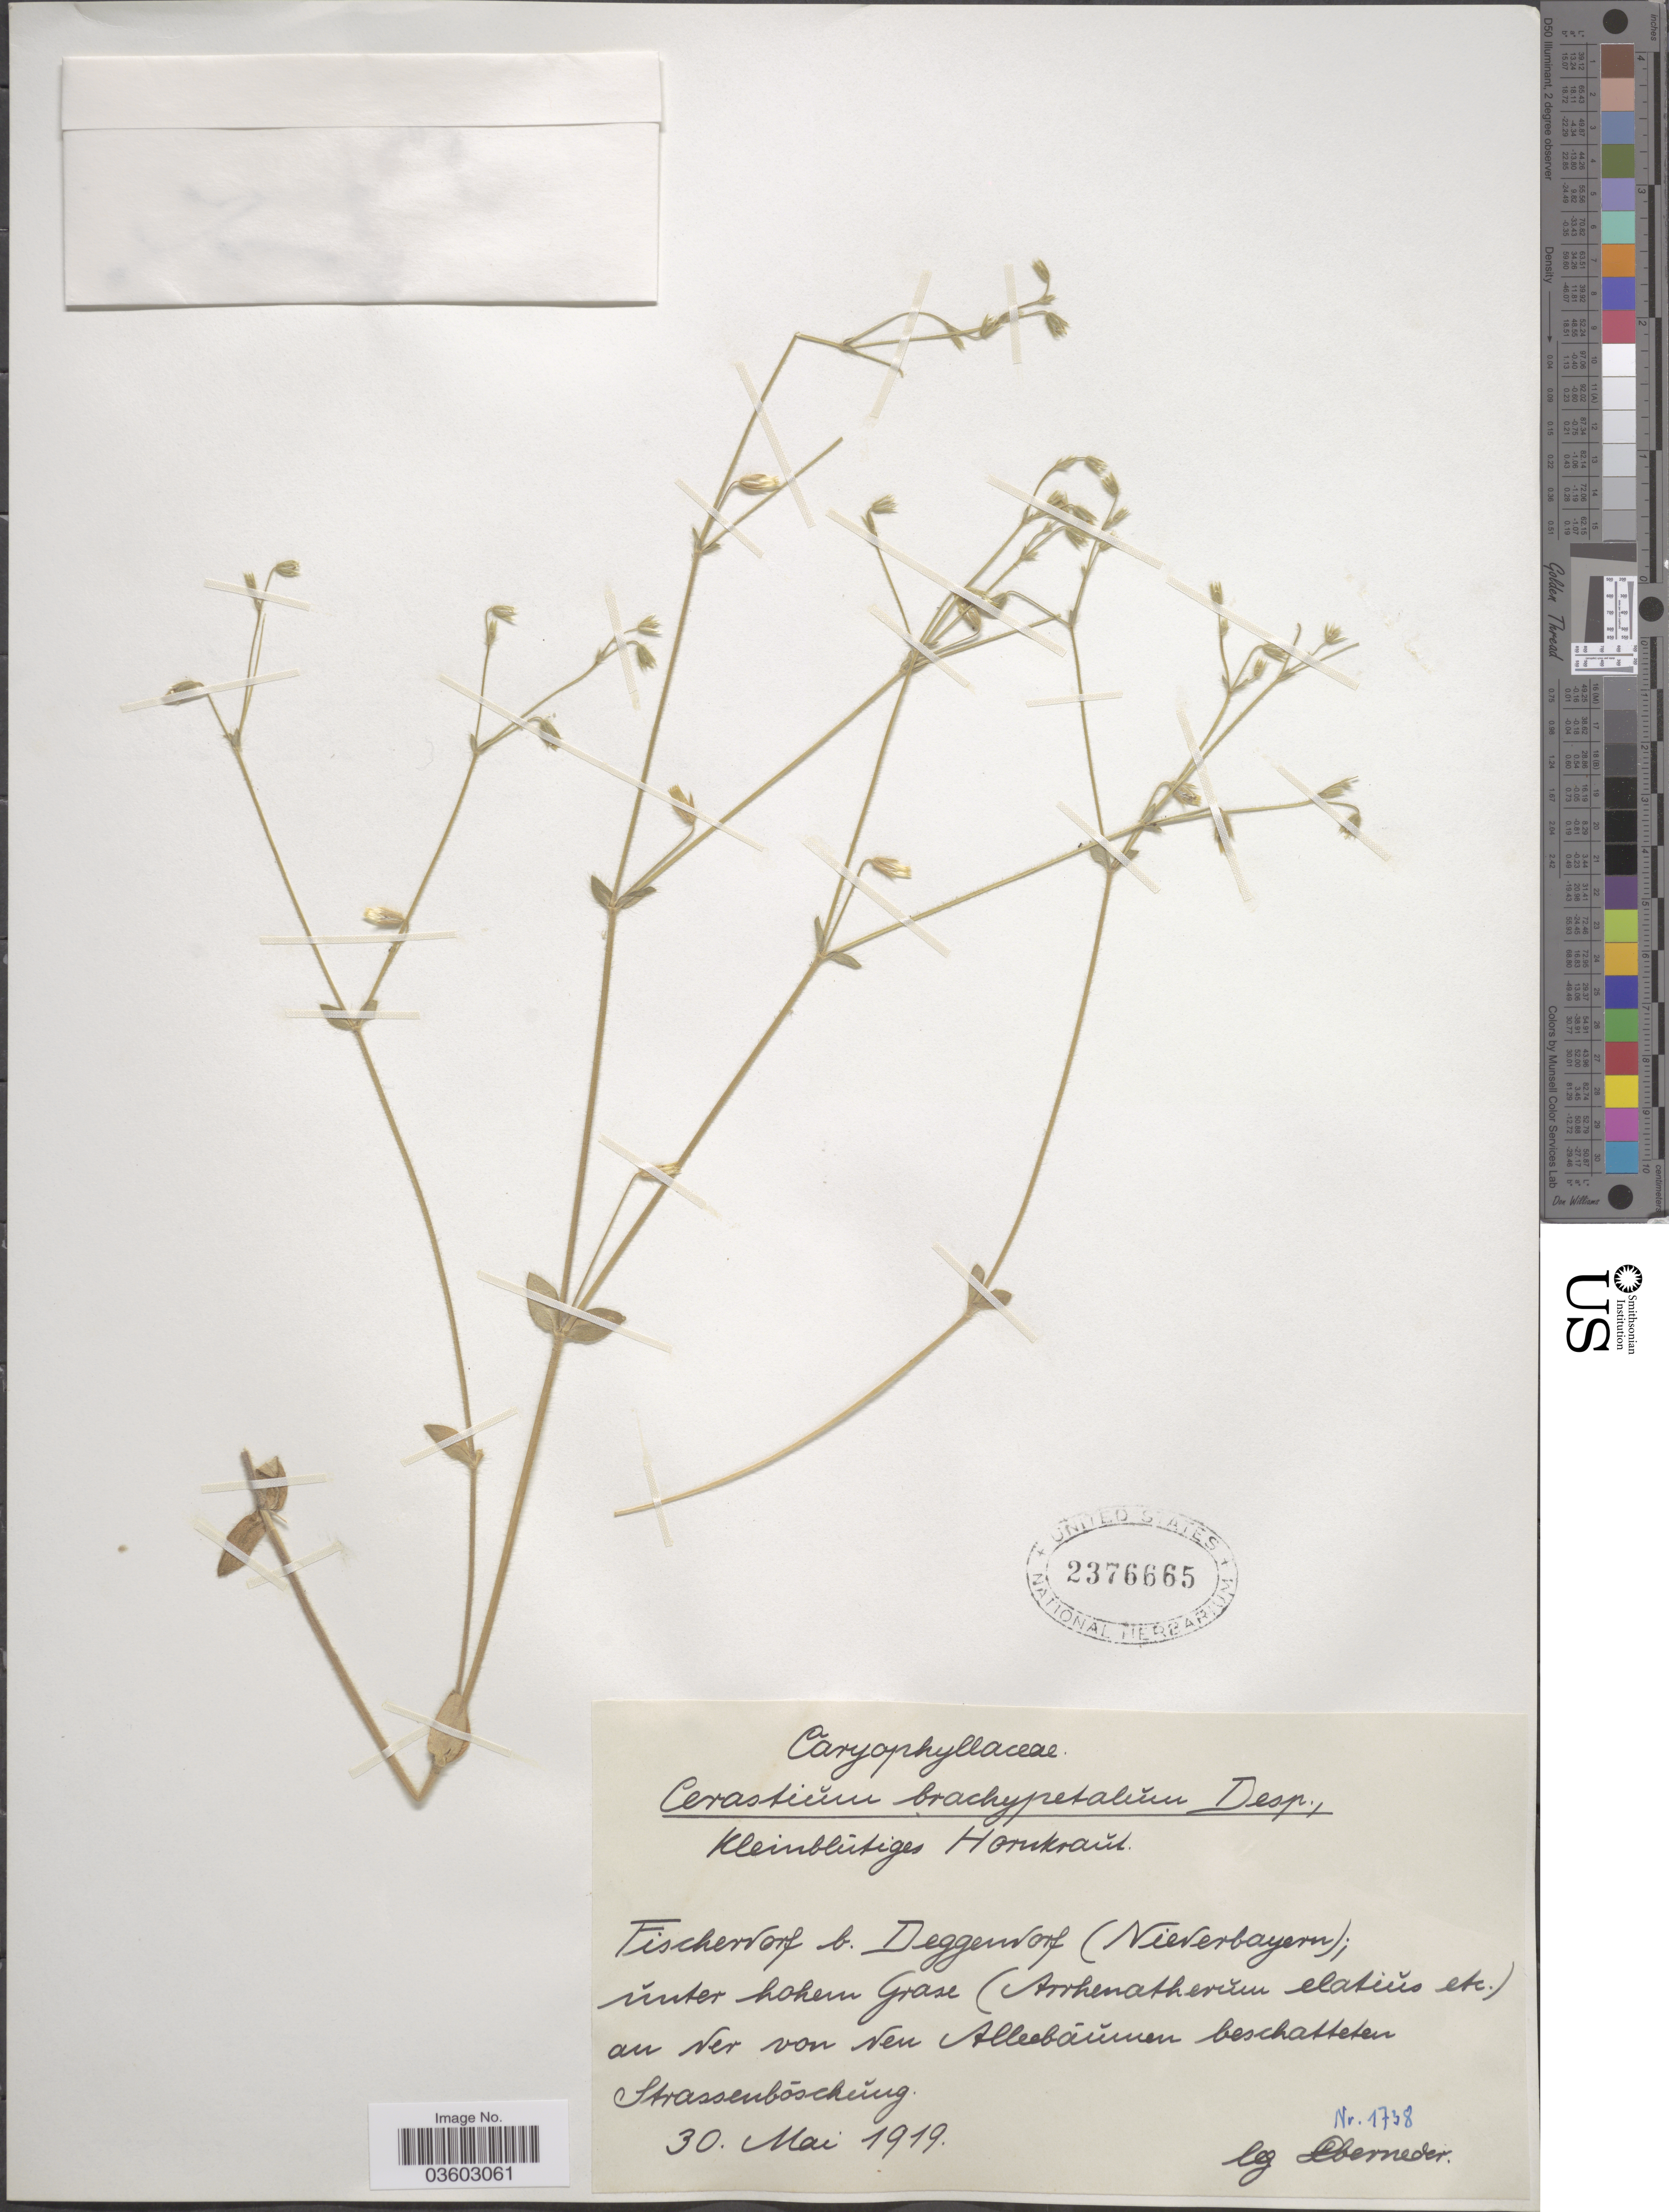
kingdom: Plantae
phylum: Tracheophyta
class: Magnoliopsida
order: Caryophyllales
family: Caryophyllaceae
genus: Cerastium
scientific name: Cerastium brachypetalum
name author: Pers.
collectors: -. Oberneder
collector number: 1738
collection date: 1919-05-30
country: Germany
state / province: Bayern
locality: Fischerdorf b. Deggendorg (Niederbayern).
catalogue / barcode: US 2376665